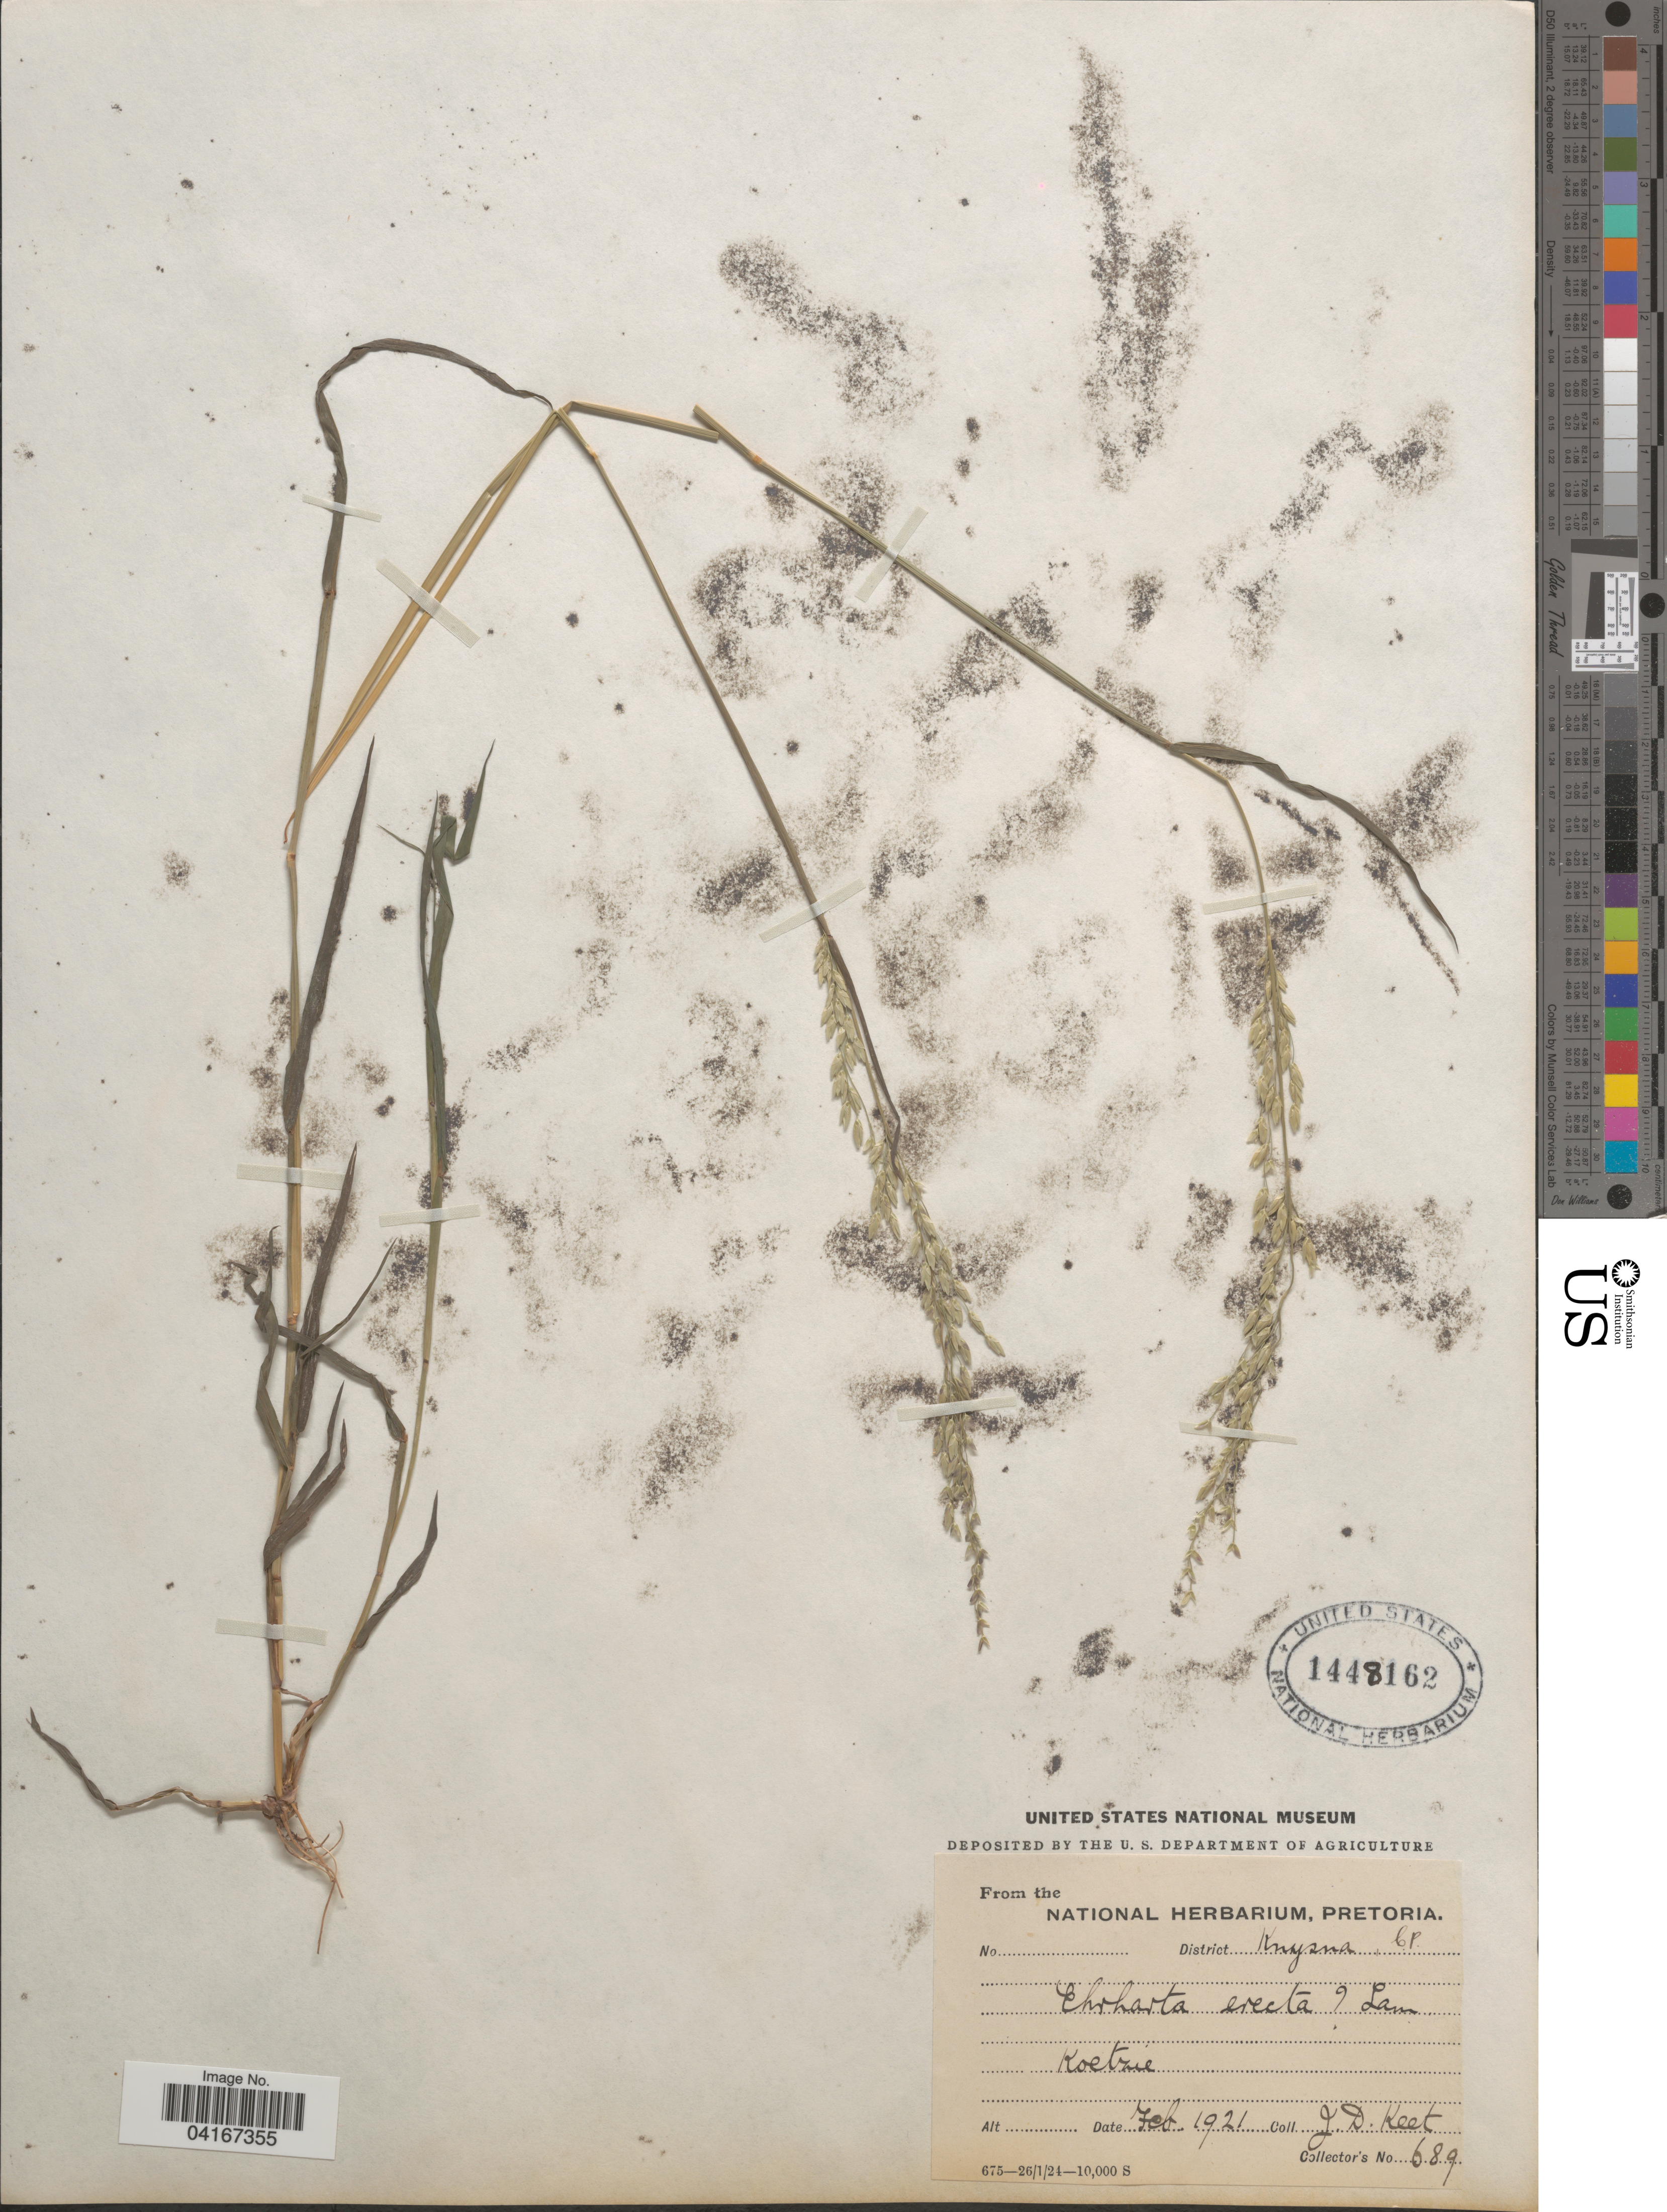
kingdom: Plantae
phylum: Tracheophyta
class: Liliopsida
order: Poales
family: Poaceae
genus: Ehrharta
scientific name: Ehrharta erecta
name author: Lam.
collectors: J. Keet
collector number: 689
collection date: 1921-02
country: South Africa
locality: District Knysna, CP. Koetzie.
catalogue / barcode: US 1448162